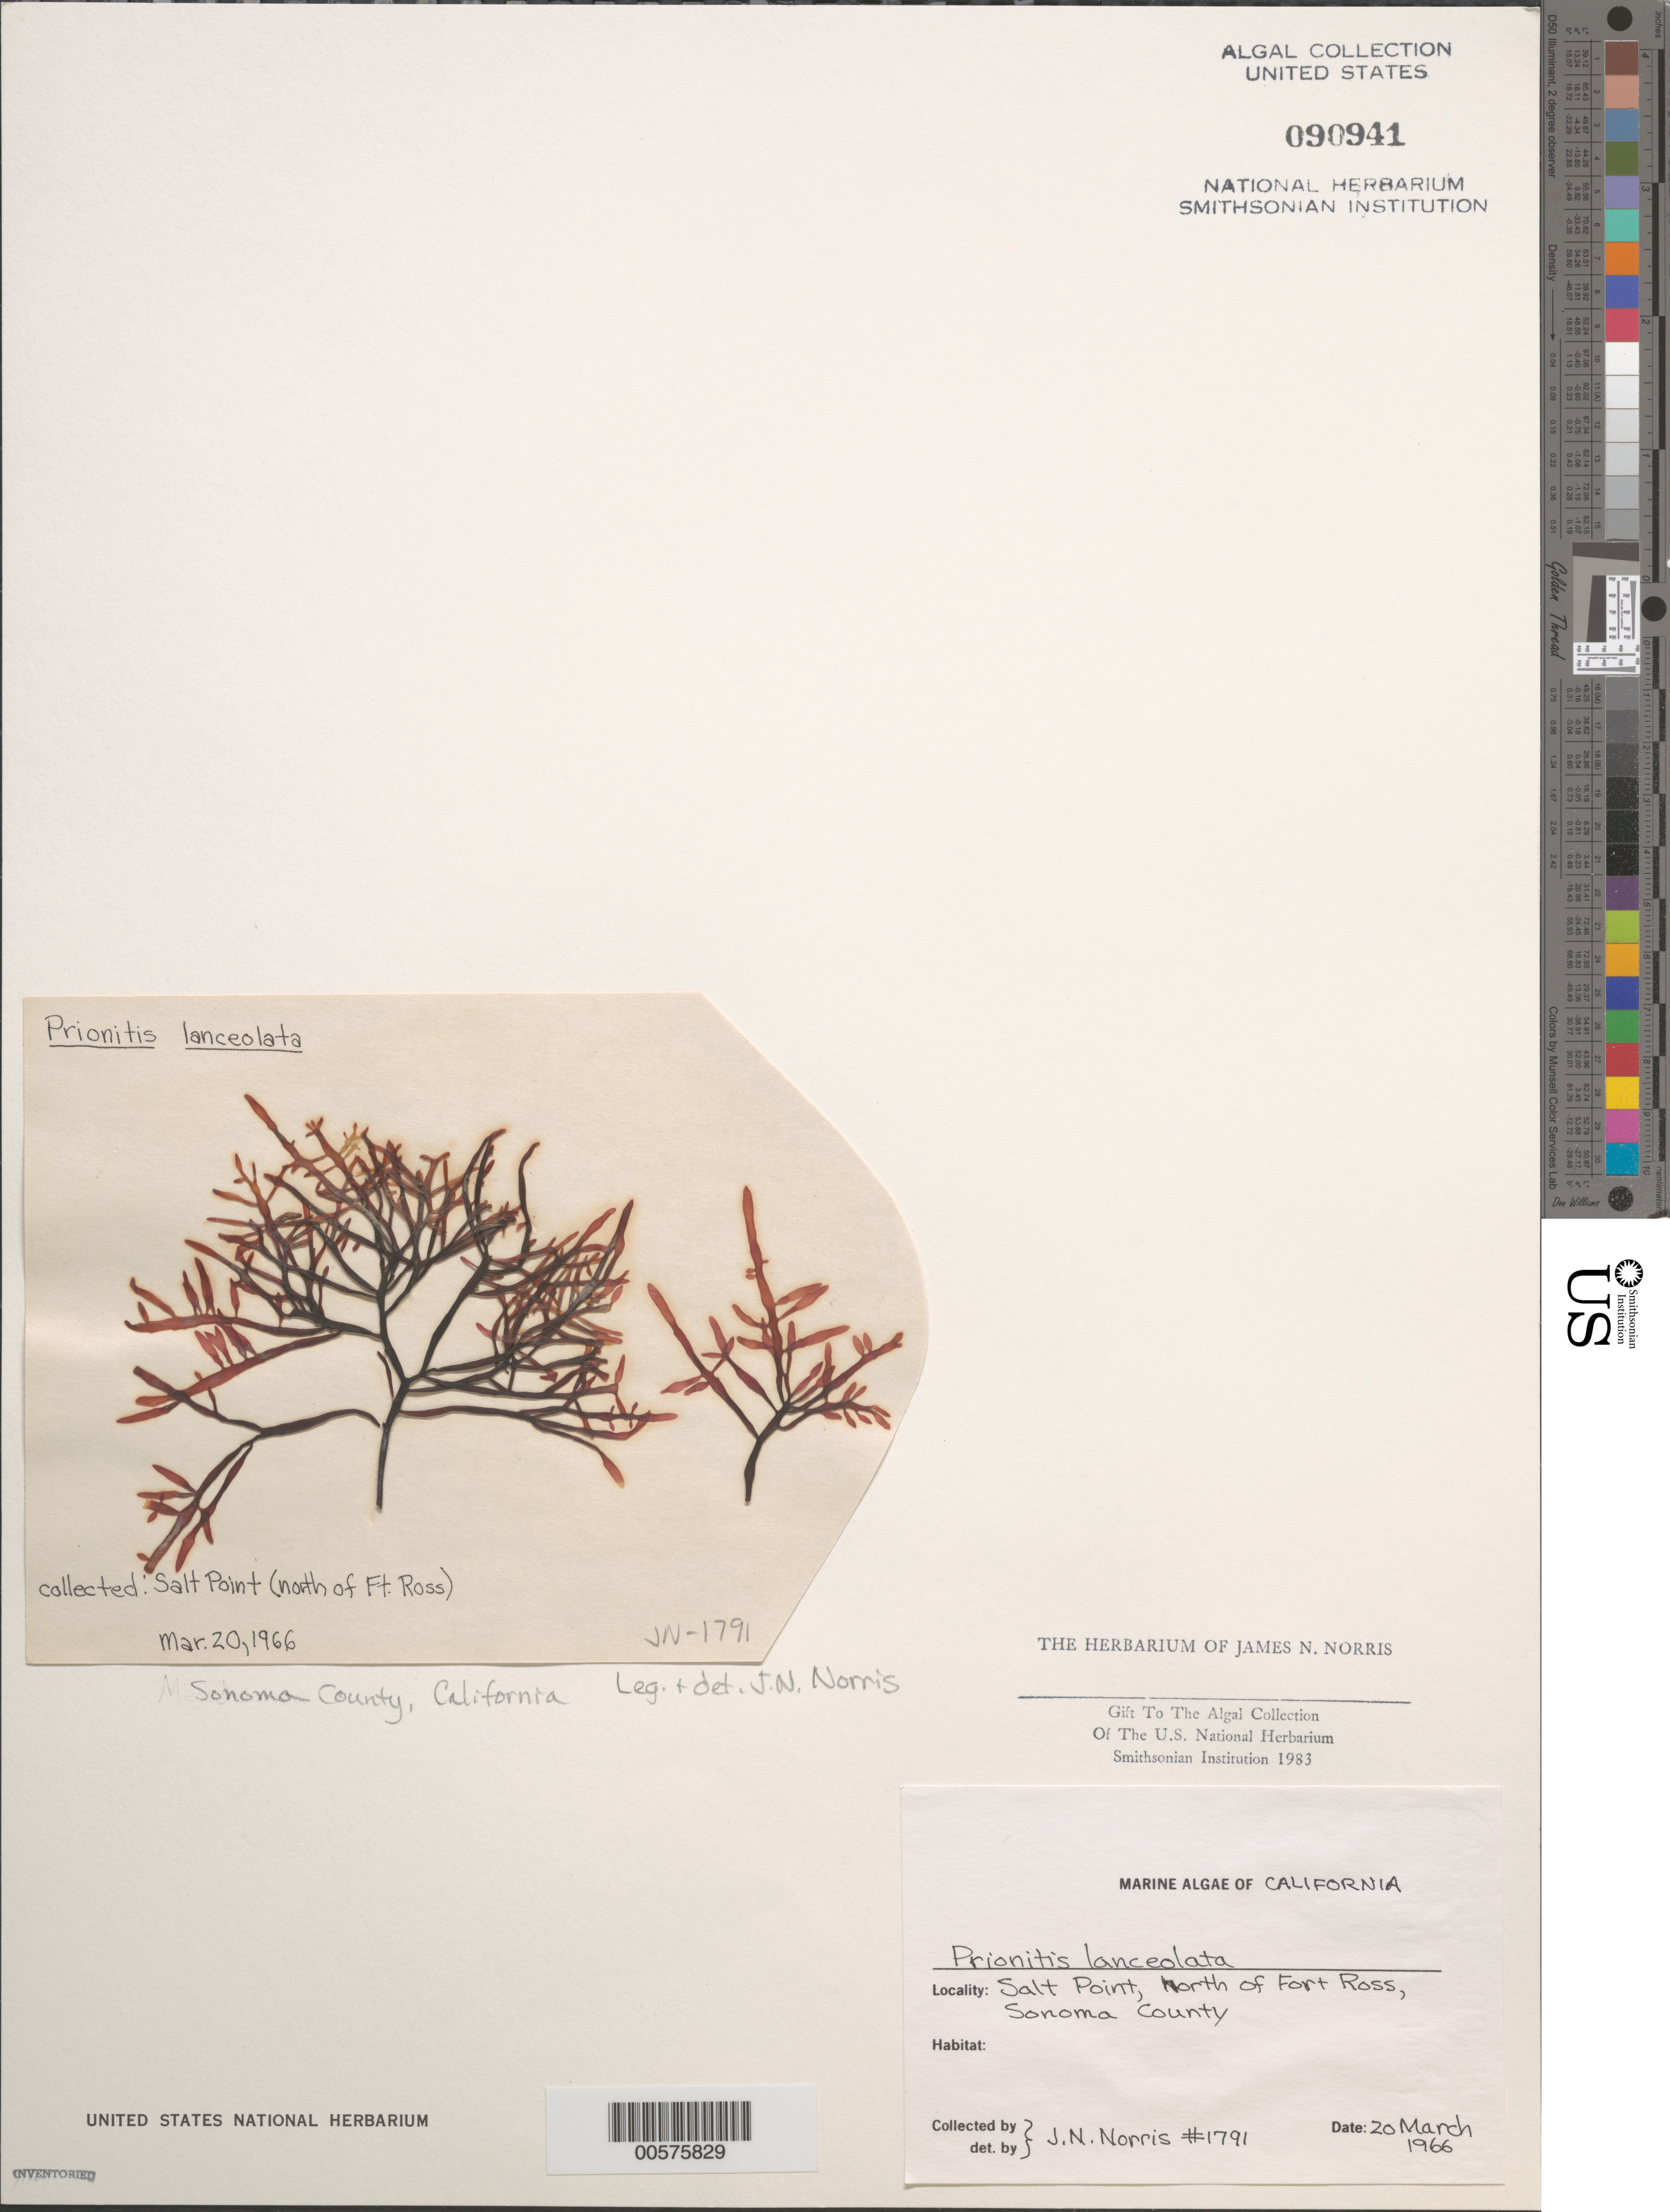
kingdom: Plantae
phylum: Rhodophyta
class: Florideophyceae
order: Cryptonemiales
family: Cryptonemiaceae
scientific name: Prionitis lanceolata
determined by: Norris, James N.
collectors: J. N. Norris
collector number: JN-1791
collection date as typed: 20 Mar 1966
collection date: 1966-03-20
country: United States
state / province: California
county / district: Sonoma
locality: Salt Point, north of Fort Ross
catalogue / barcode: US 90941